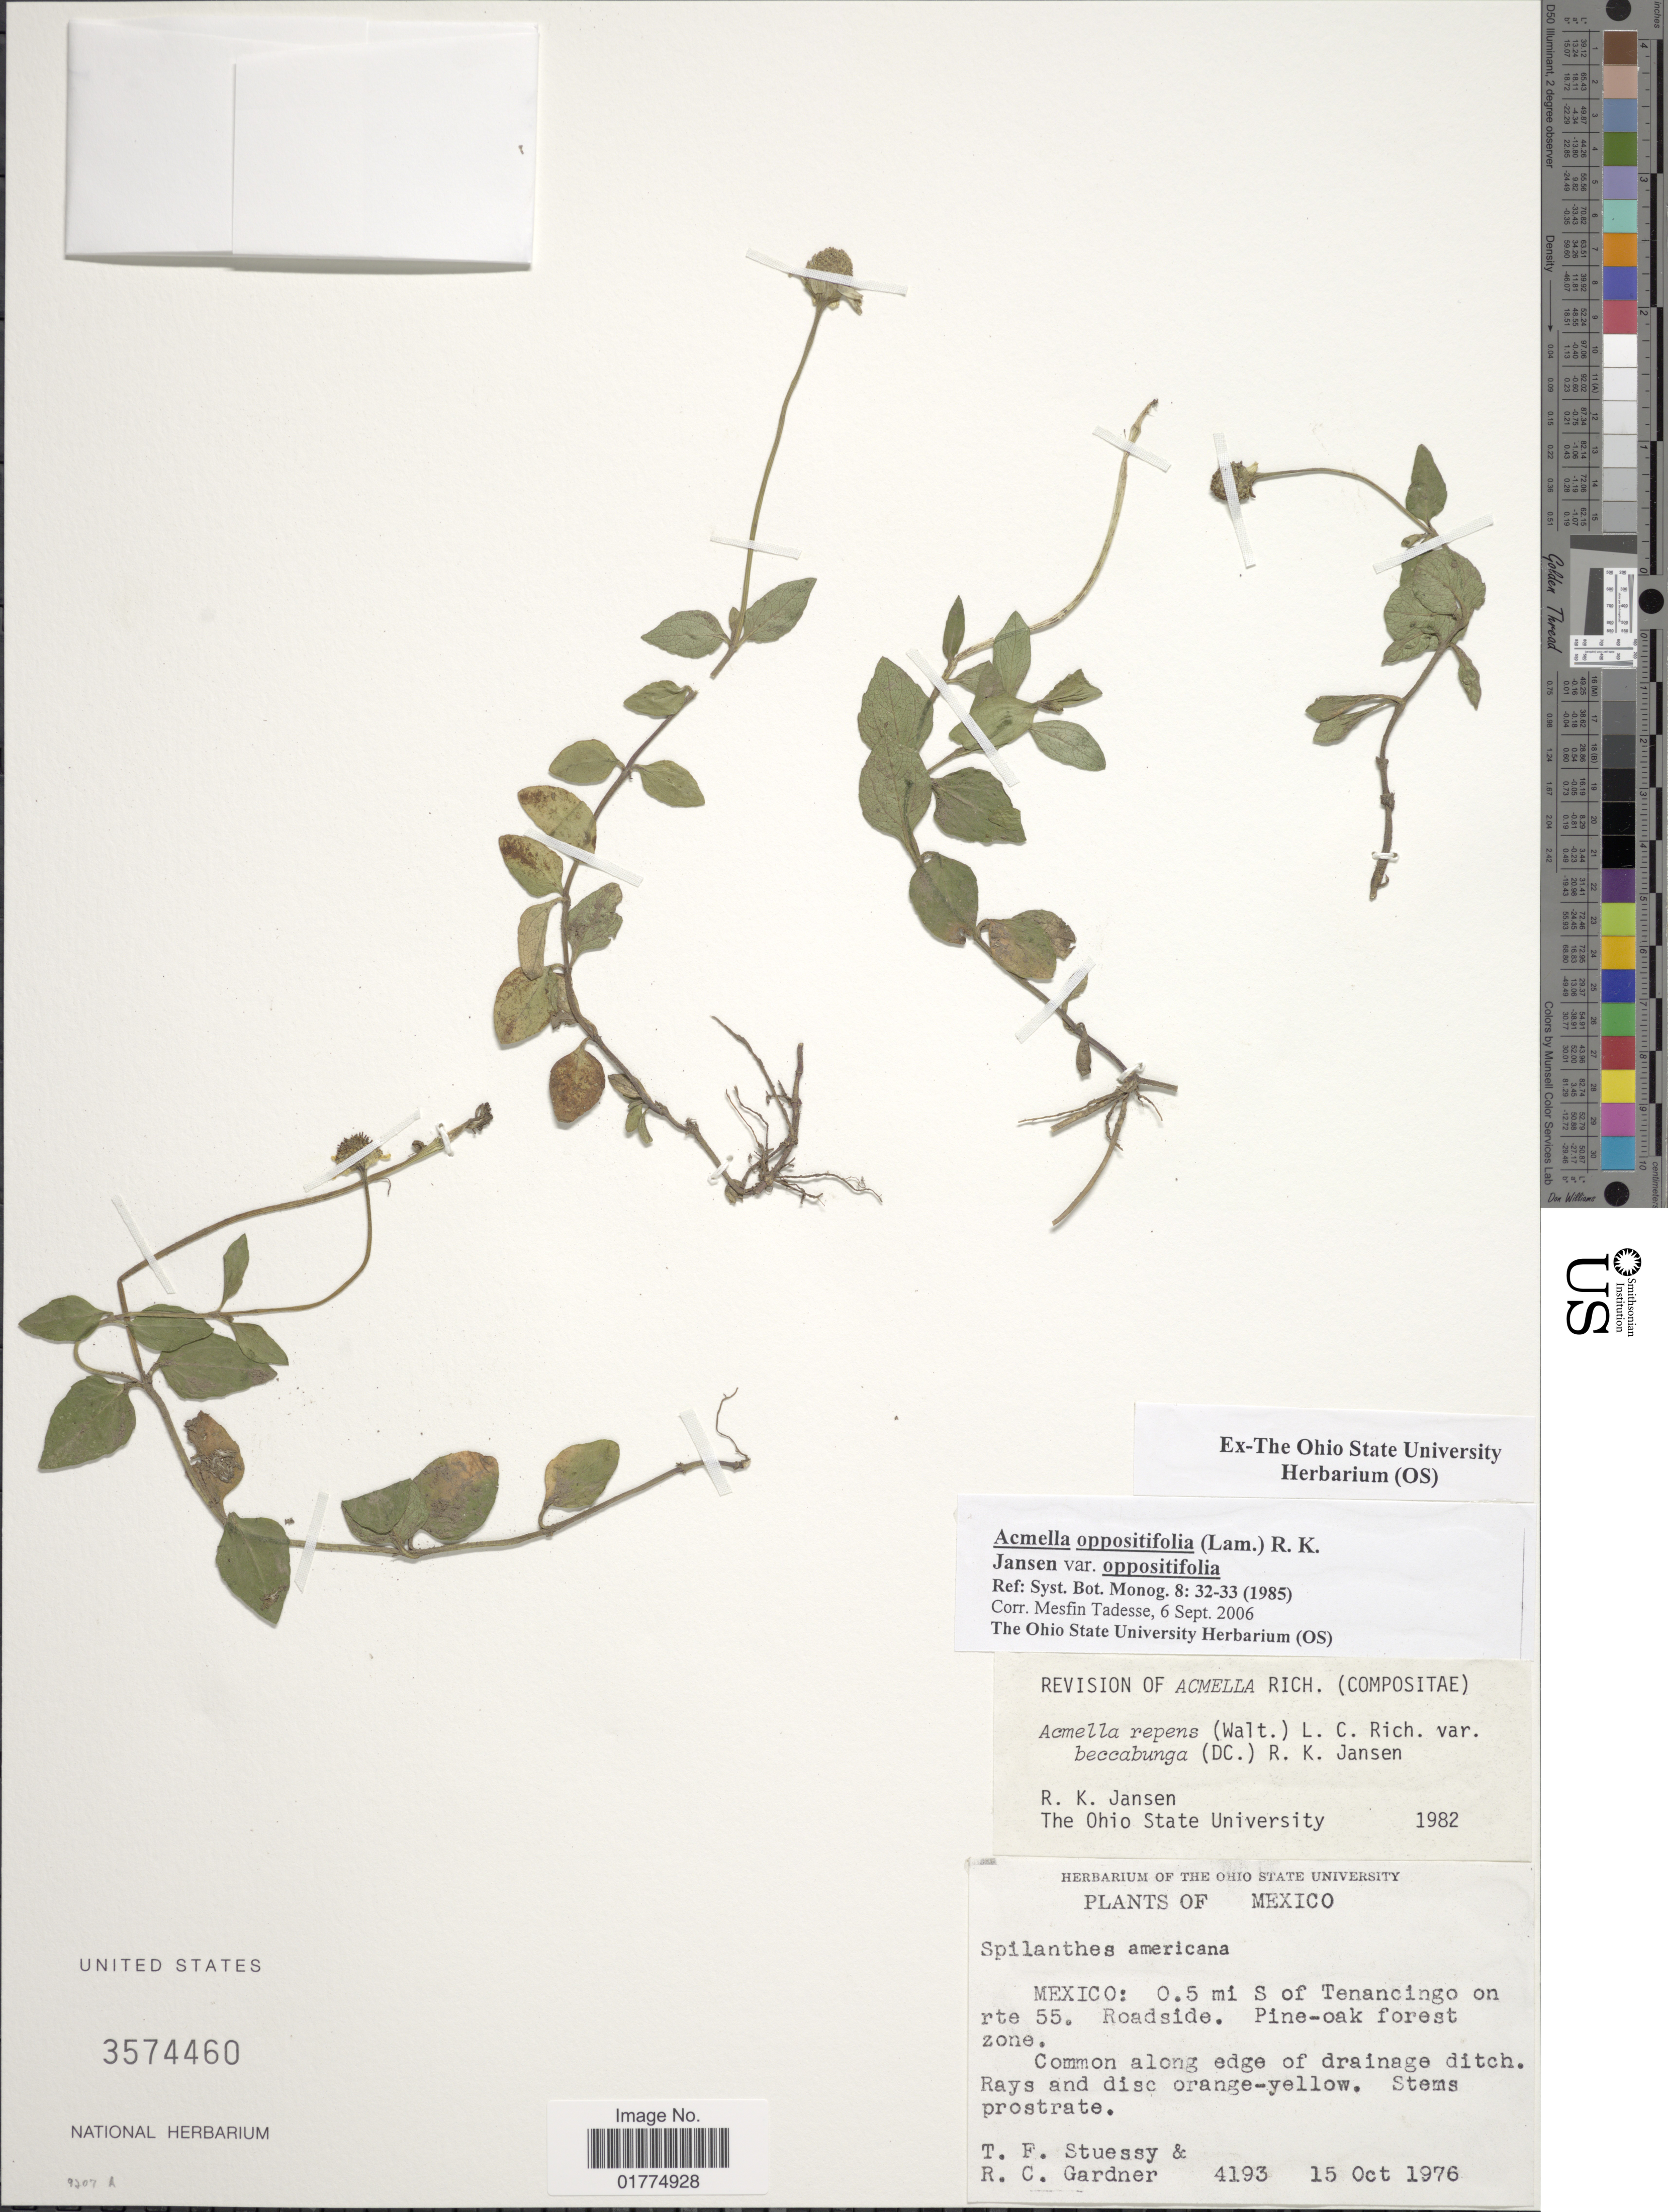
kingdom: Plantae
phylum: Tracheophyta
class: Magnoliopsida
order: Asterales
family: Asteraceae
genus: Acmella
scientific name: Acmella repens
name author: (Walter) Rich.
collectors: T. Stuessy & R. C. Gardner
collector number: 4193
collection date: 1976-10-15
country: Mexico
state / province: México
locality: Mexico: 0.5 mi S of Tenancingo on rte 55. Roadside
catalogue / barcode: US 3574460